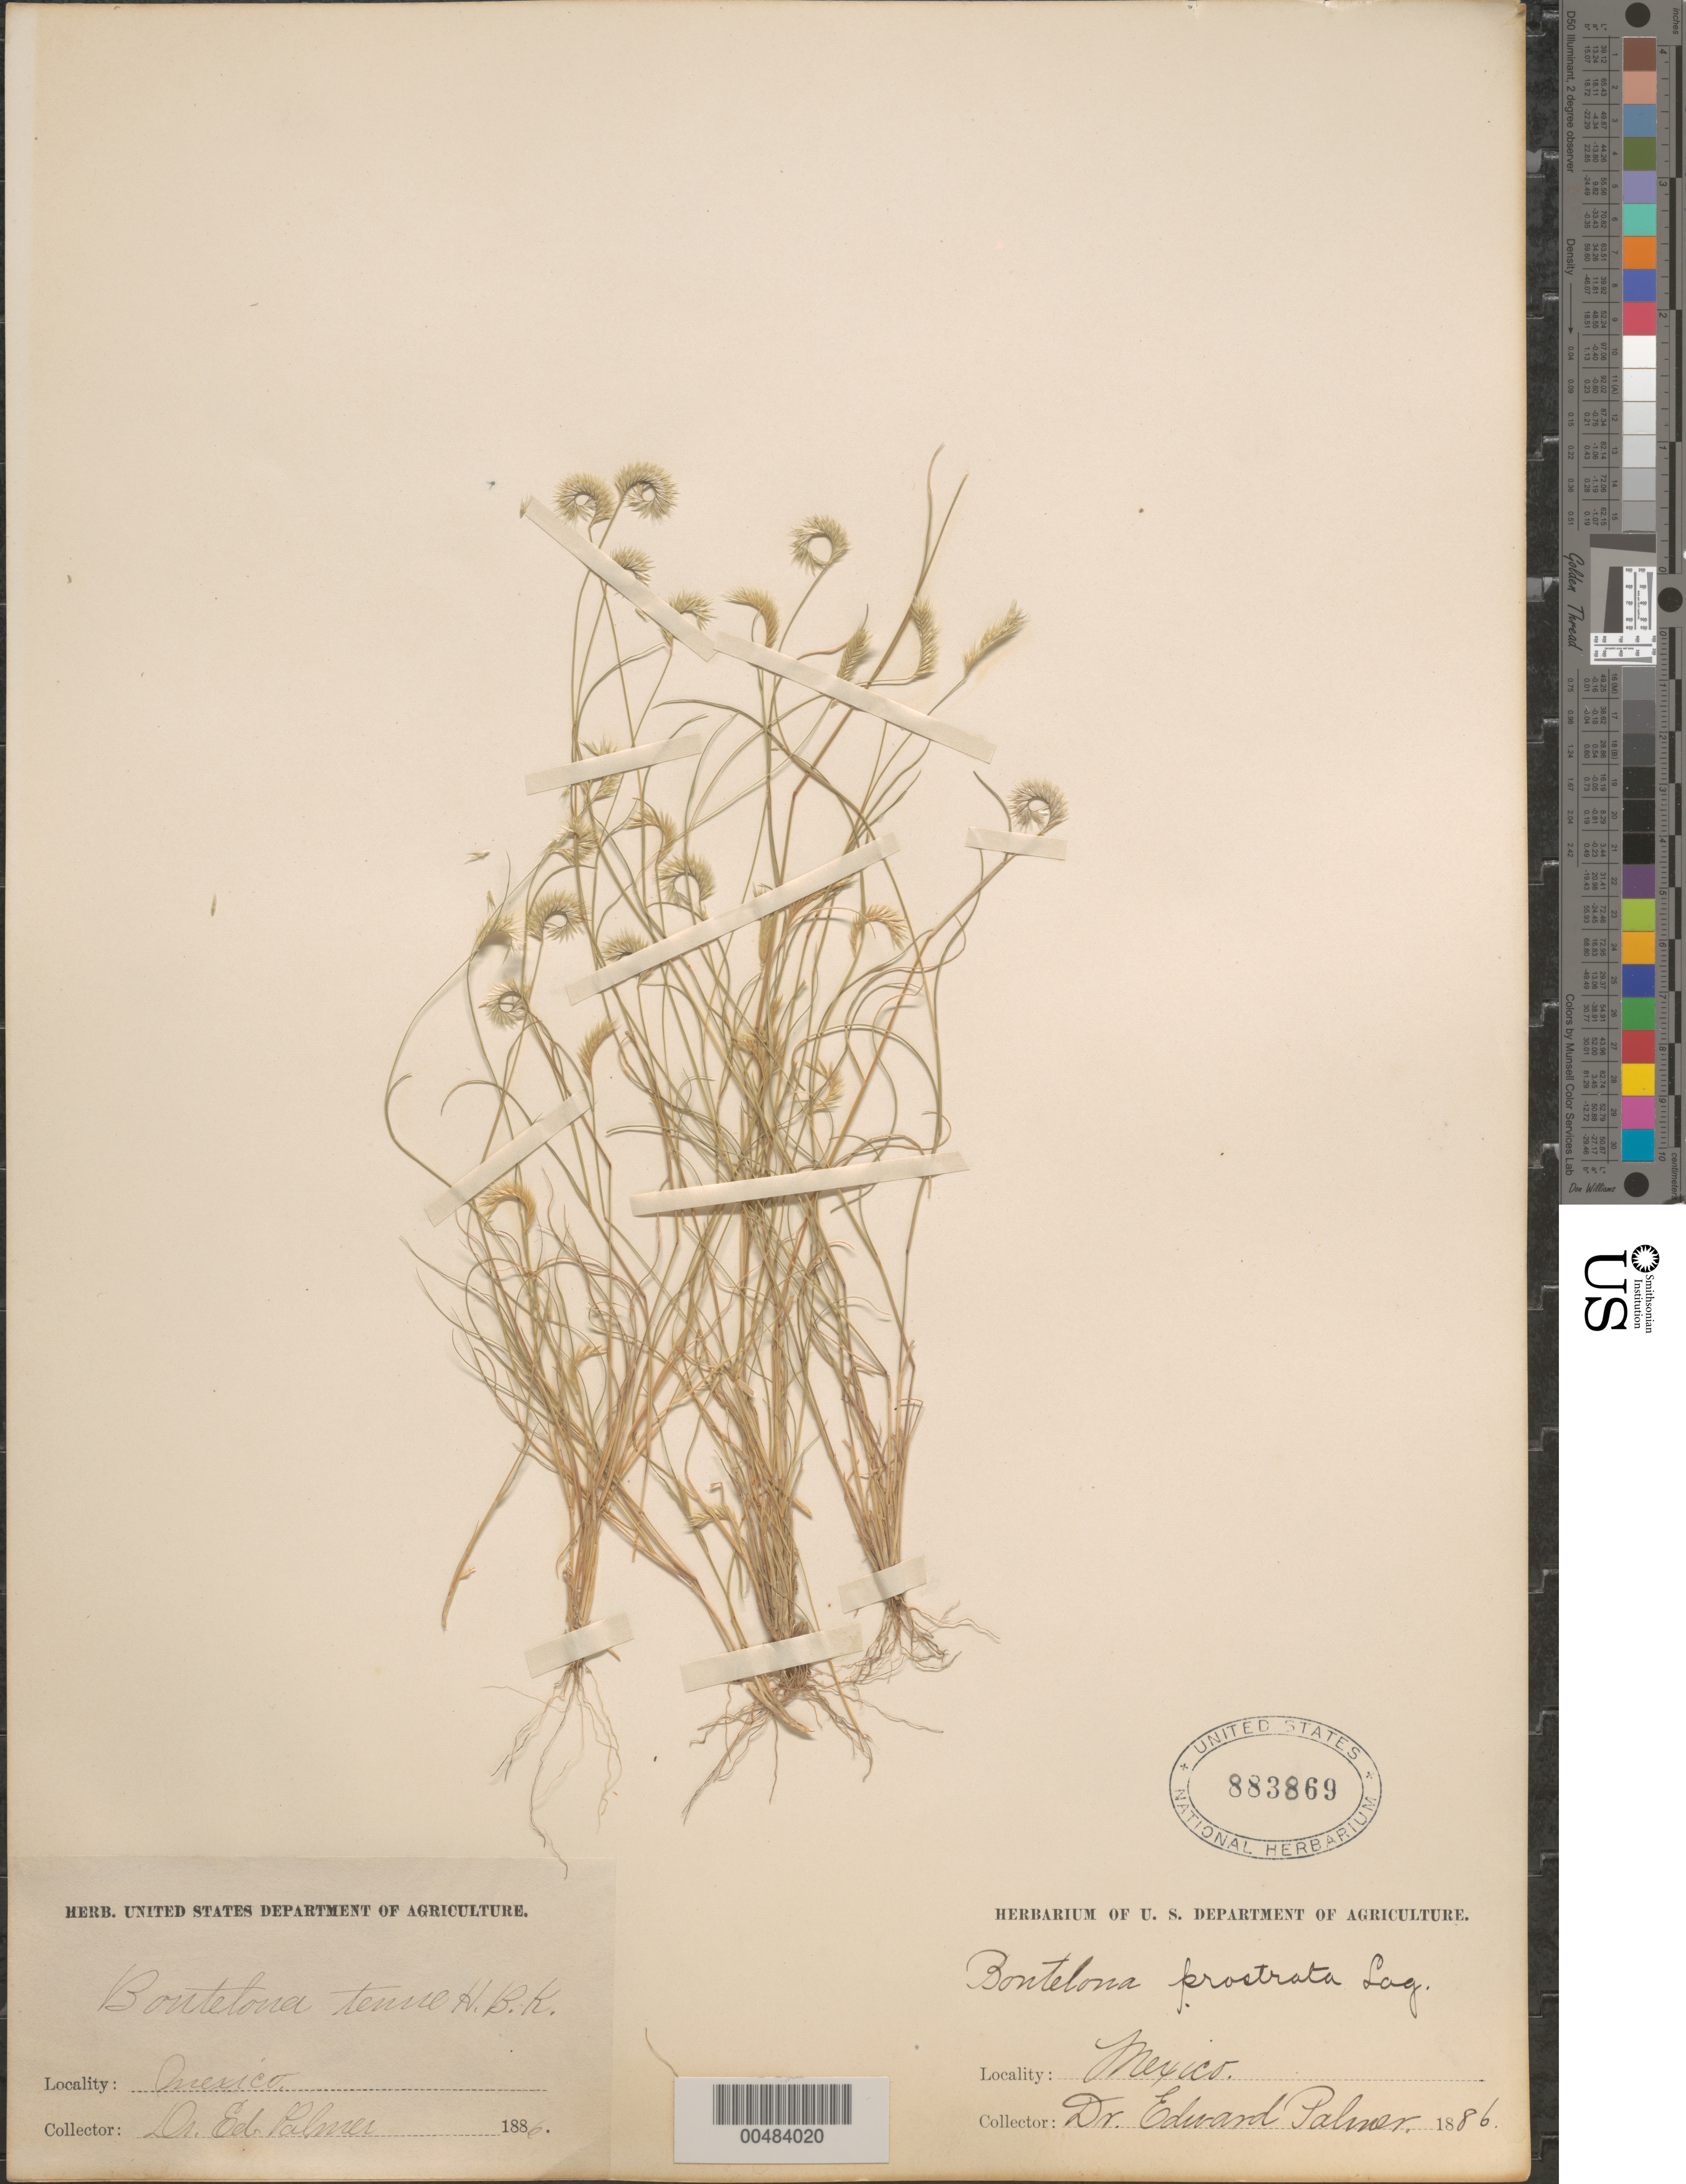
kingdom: Plantae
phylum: Tracheophyta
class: Liliopsida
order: Poales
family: Poaceae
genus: Bouteloua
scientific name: Bouteloua simplex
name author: Lag.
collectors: E. Palmer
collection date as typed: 1886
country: Mexico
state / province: Durango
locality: San Ramon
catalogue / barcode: US 883869